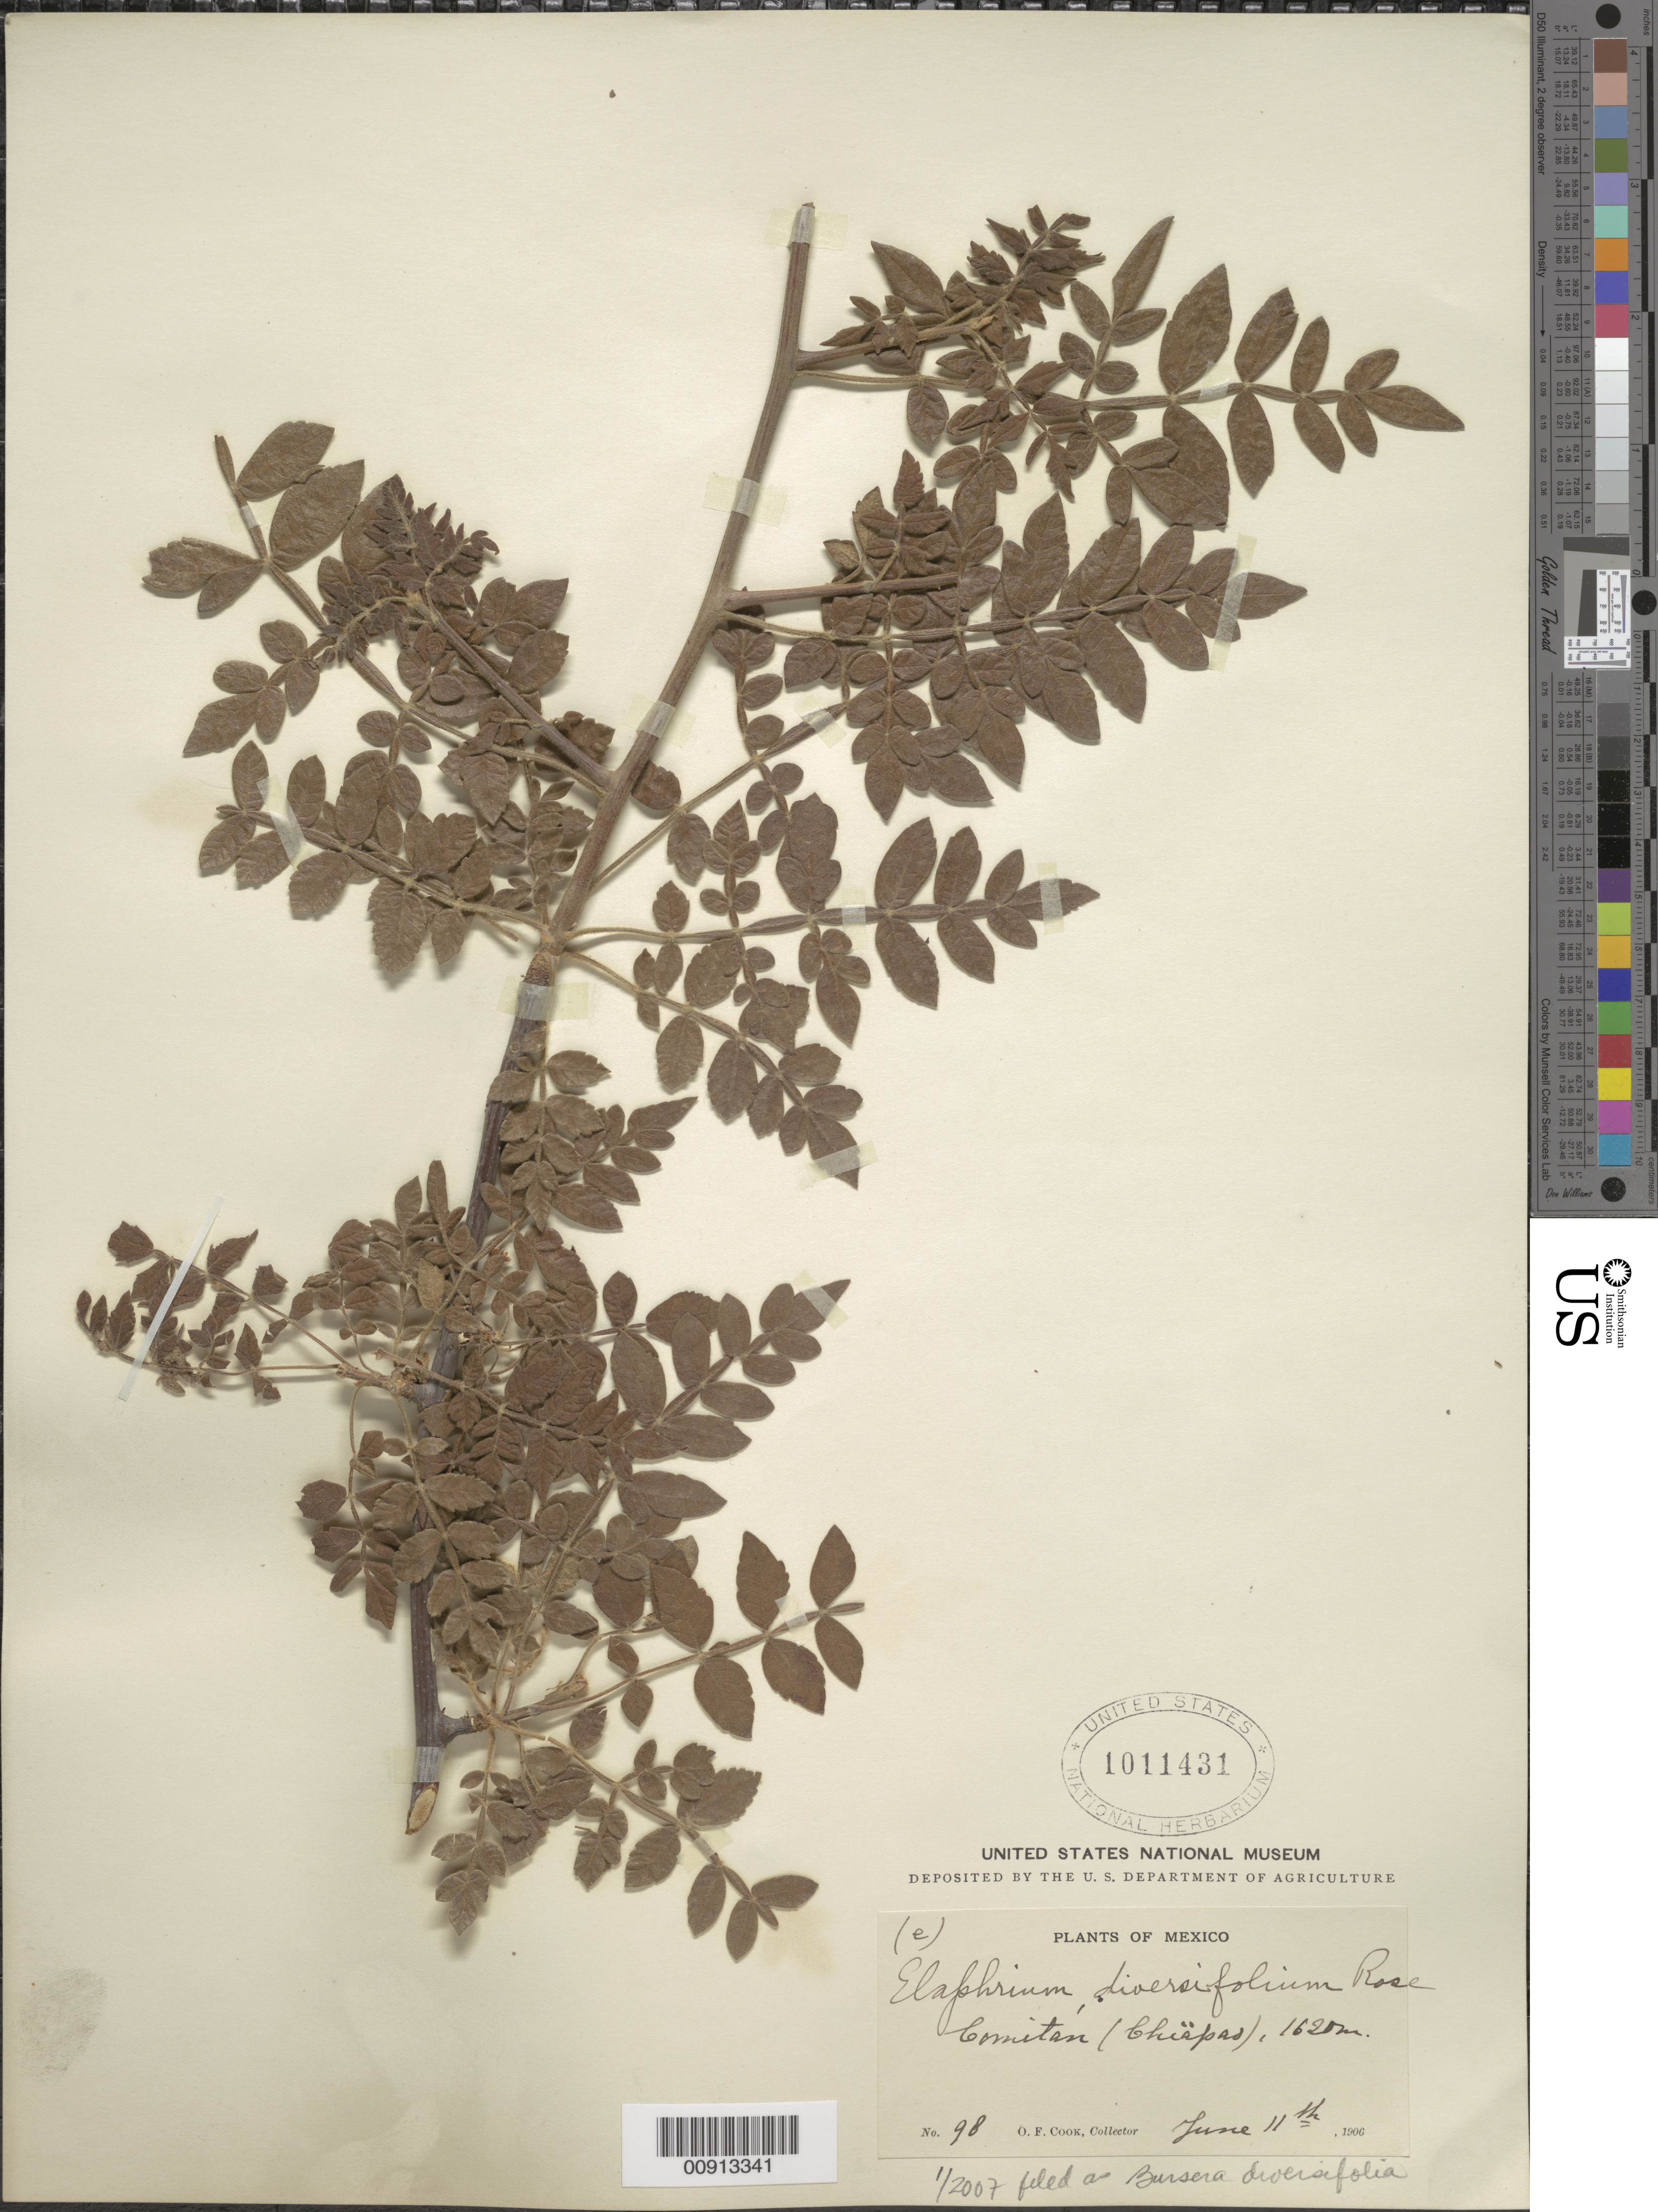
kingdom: Plantae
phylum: Tracheophyta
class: Magnoliopsida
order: Sapindales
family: Burseraceae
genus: Bursera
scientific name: Bursera diversifolia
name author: Rose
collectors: O. F. Cook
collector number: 98 (e)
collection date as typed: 11 Jun 1906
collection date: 1906-06-11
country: Mexico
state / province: Chiapas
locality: Comitán (Chiapas).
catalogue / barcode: US 1011431